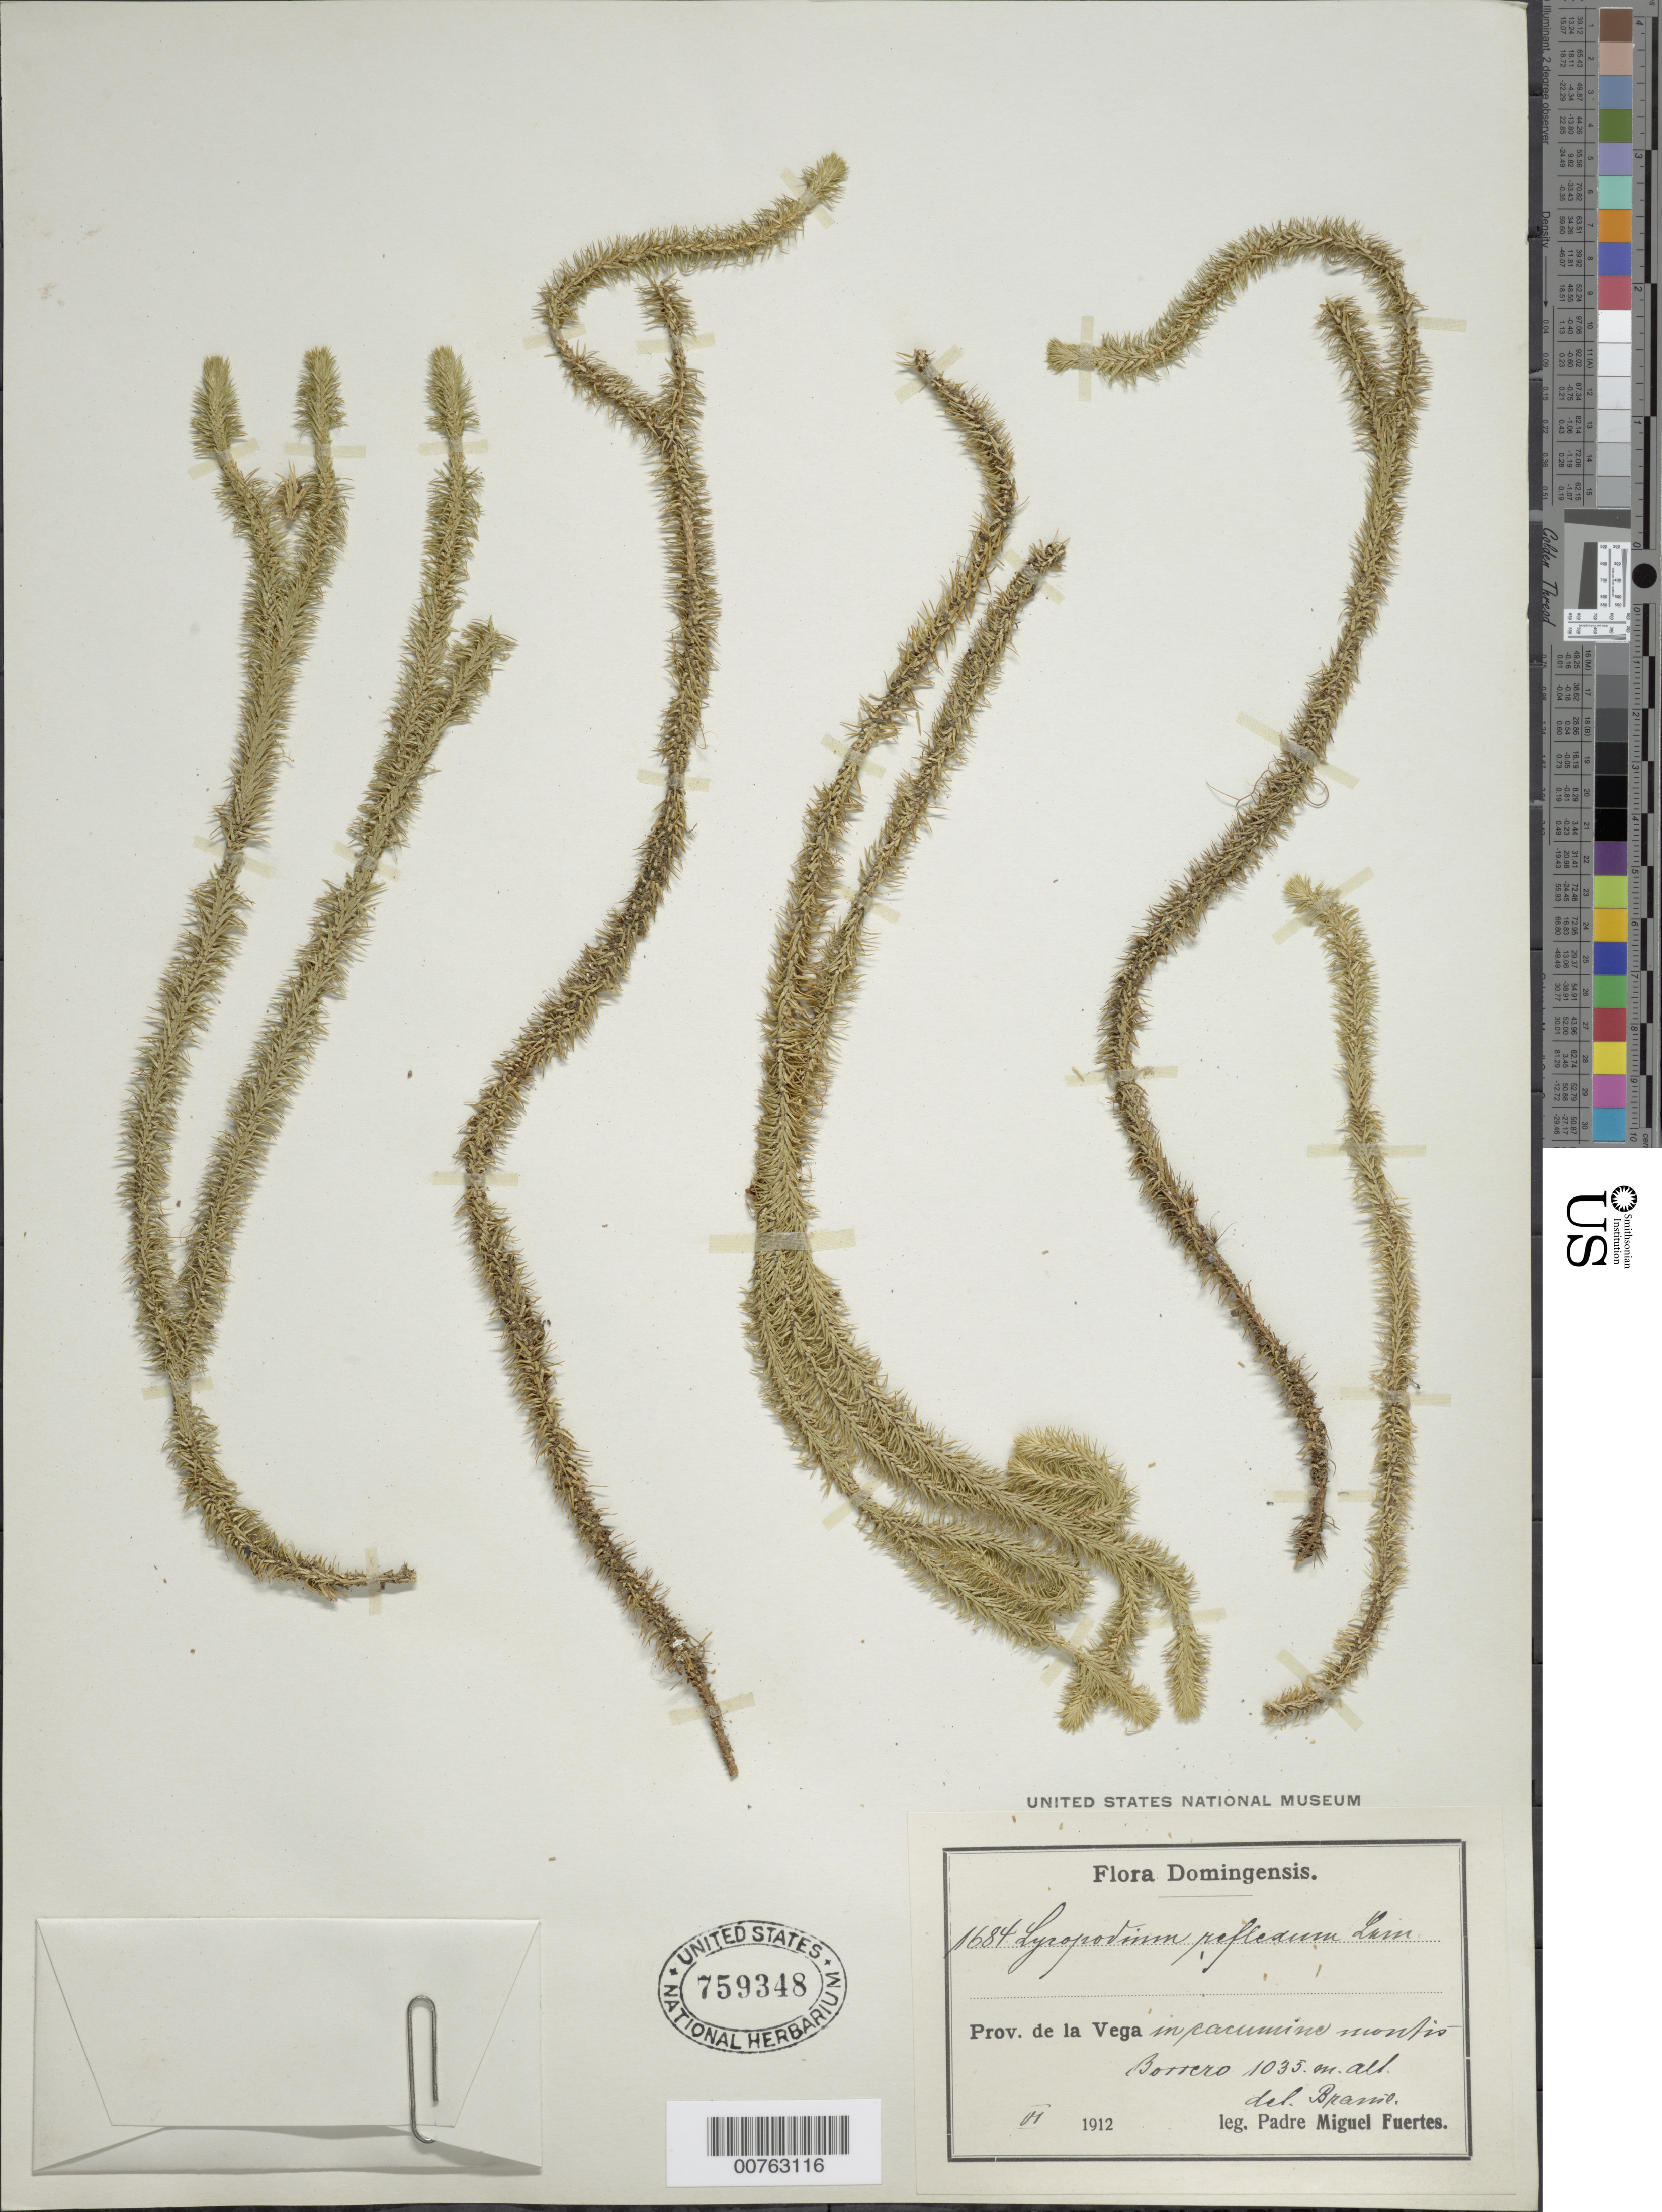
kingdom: Plantae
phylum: Tracheophyta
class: Lycopodiopsida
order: Lycopodiales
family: Lycopodiaceae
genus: Phlegmariurus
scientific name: Phlegmariurus reflexus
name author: (Lam.) B. Øllg.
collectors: M. D. Fuertes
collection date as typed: Jun 1912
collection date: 1912-06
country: Dominican Republic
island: Hispaniola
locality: Prov. De La Vega in cacumine montis Borrero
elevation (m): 1035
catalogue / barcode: US 759348